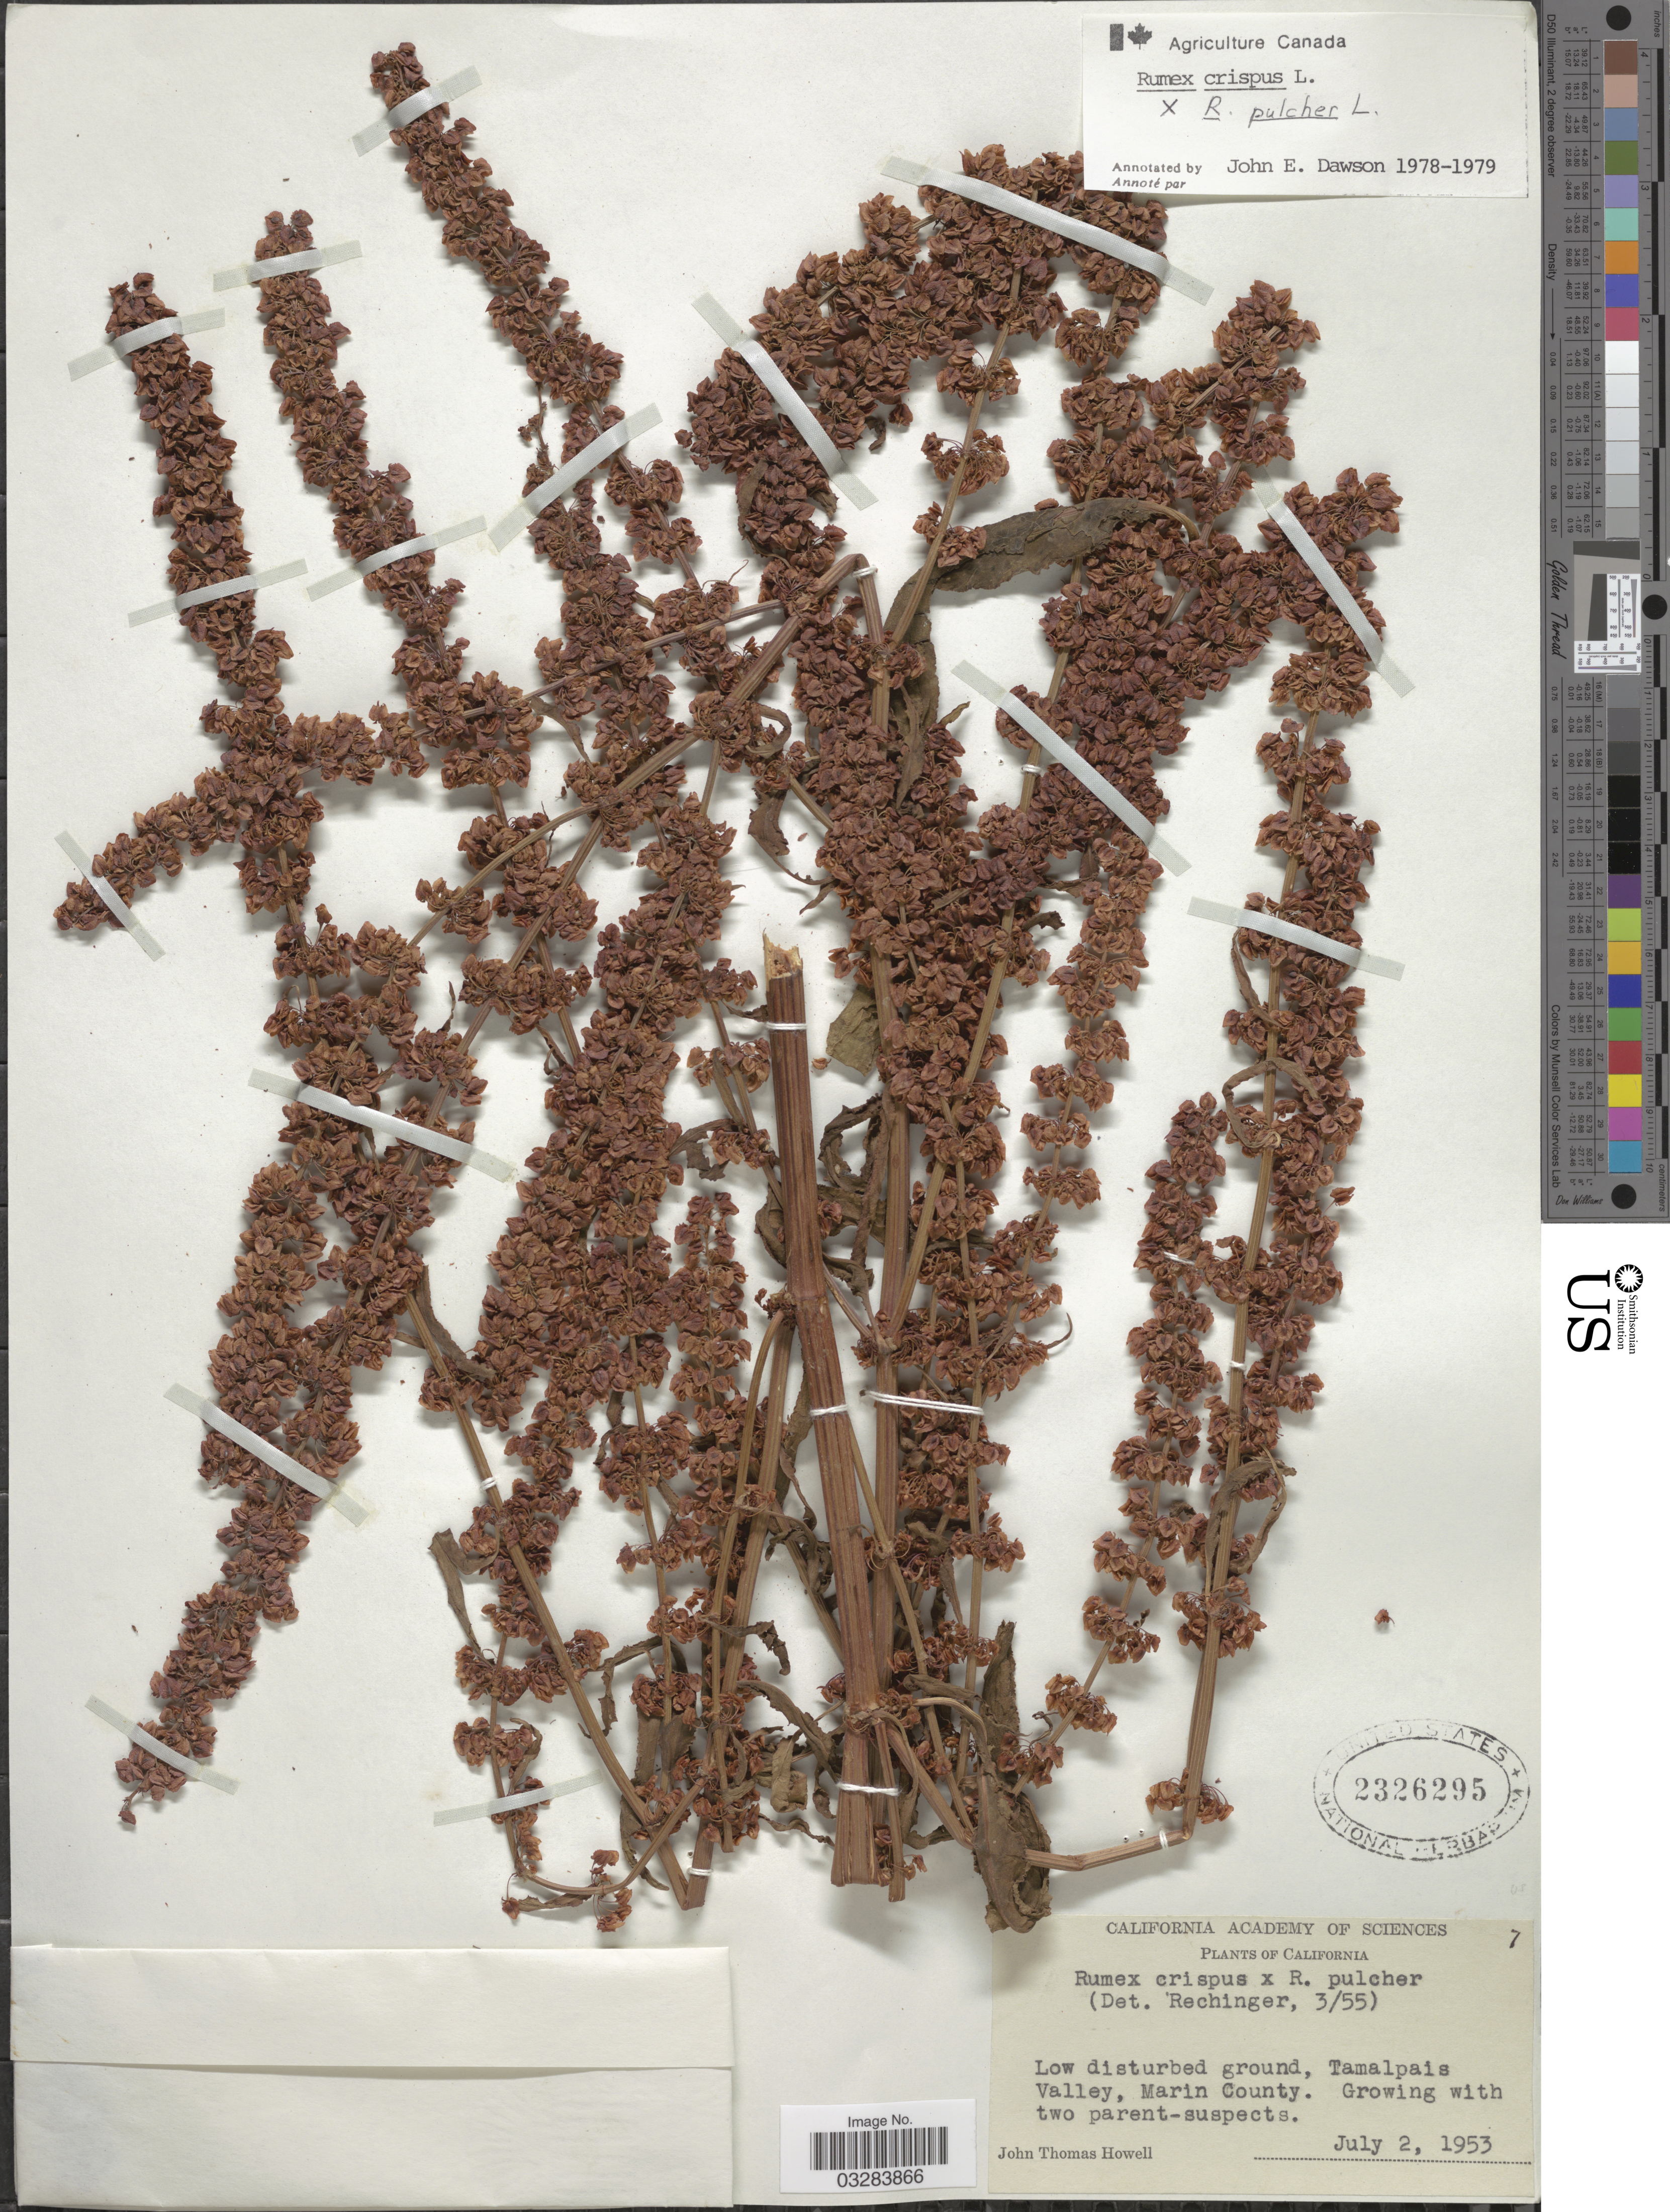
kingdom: Plantae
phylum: Tracheophyta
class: Magnoliopsida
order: Caryophyllales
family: Polygonaceae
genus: Rumex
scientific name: Rumex crispus x R. pulcher L.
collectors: J. T. Howell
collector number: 7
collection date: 1953-07-02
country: United States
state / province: California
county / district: Marin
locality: Tamalpais Valley, Marin County.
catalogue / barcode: US 2326295